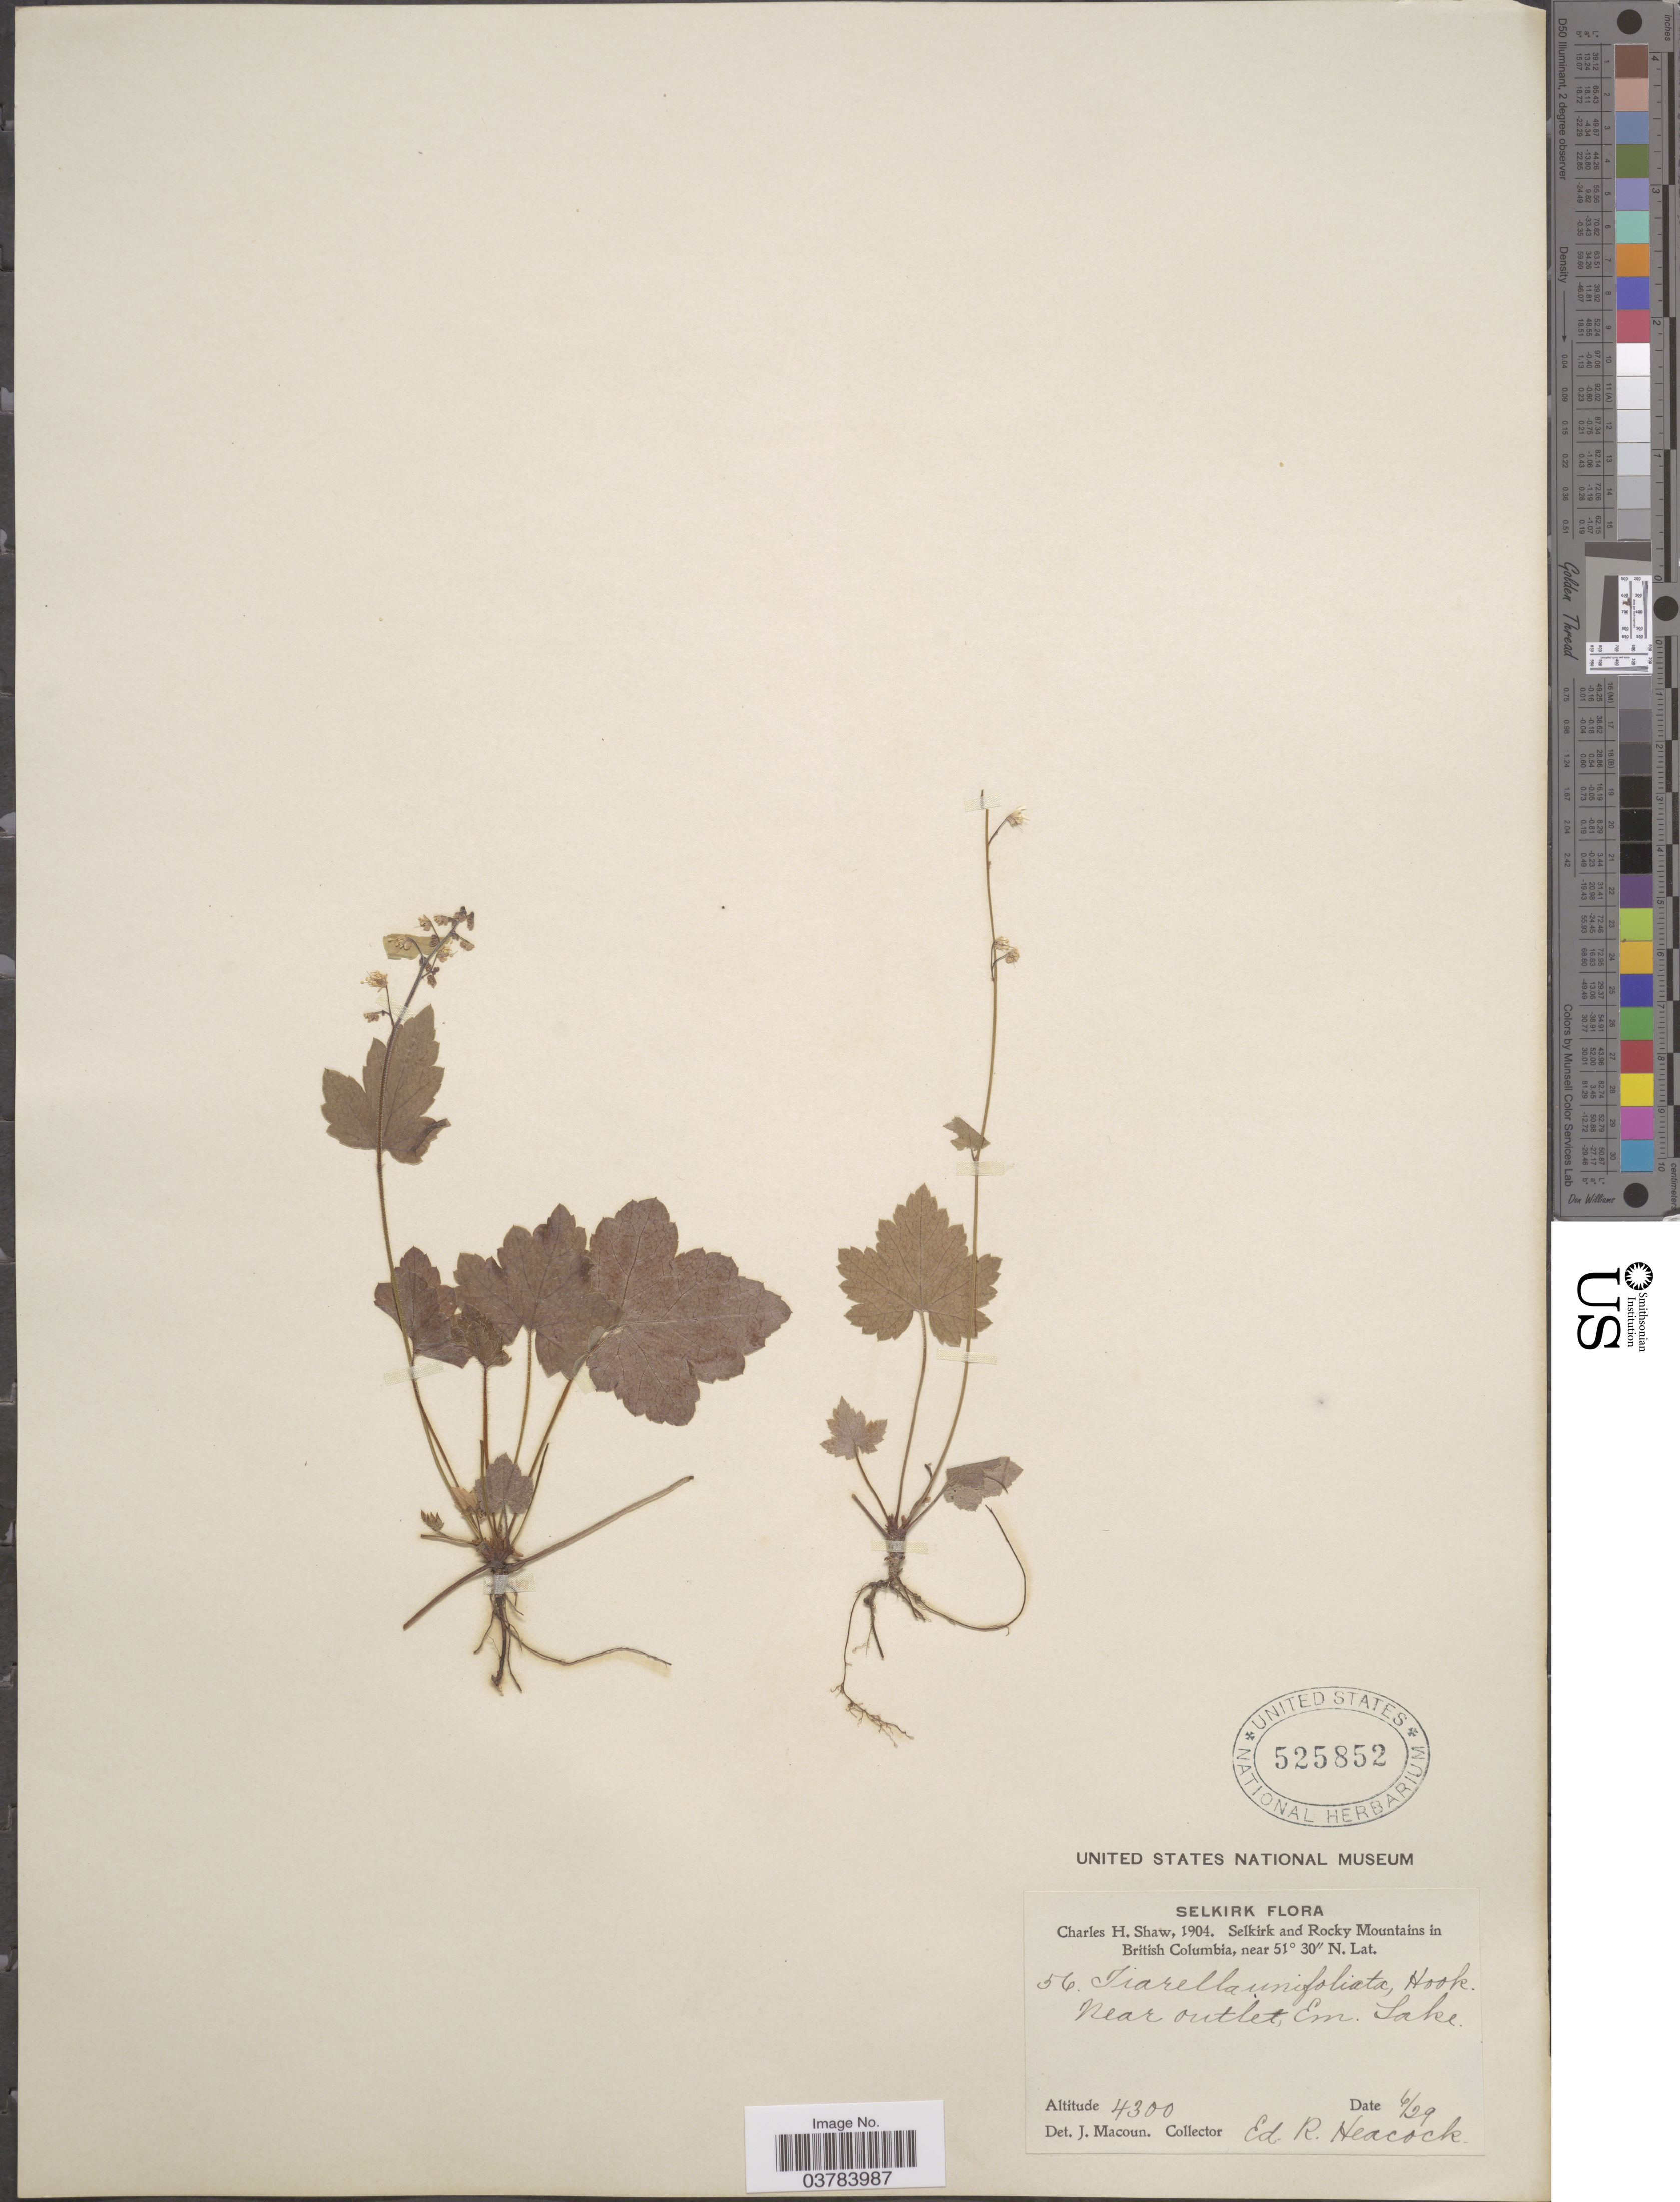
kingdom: Plantae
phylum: Tracheophyta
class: Magnoliopsida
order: Saxifragales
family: Saxifragaceae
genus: Tiarella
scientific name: Tiarella unifoliata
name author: Hook.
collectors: E. Heacock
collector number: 56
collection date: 1904-06-29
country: Canada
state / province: British Columbia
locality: Selkirk. Selkirk and Rocky Mountains in British Columbia. Near outlet, Em. Lake.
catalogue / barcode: US 525852